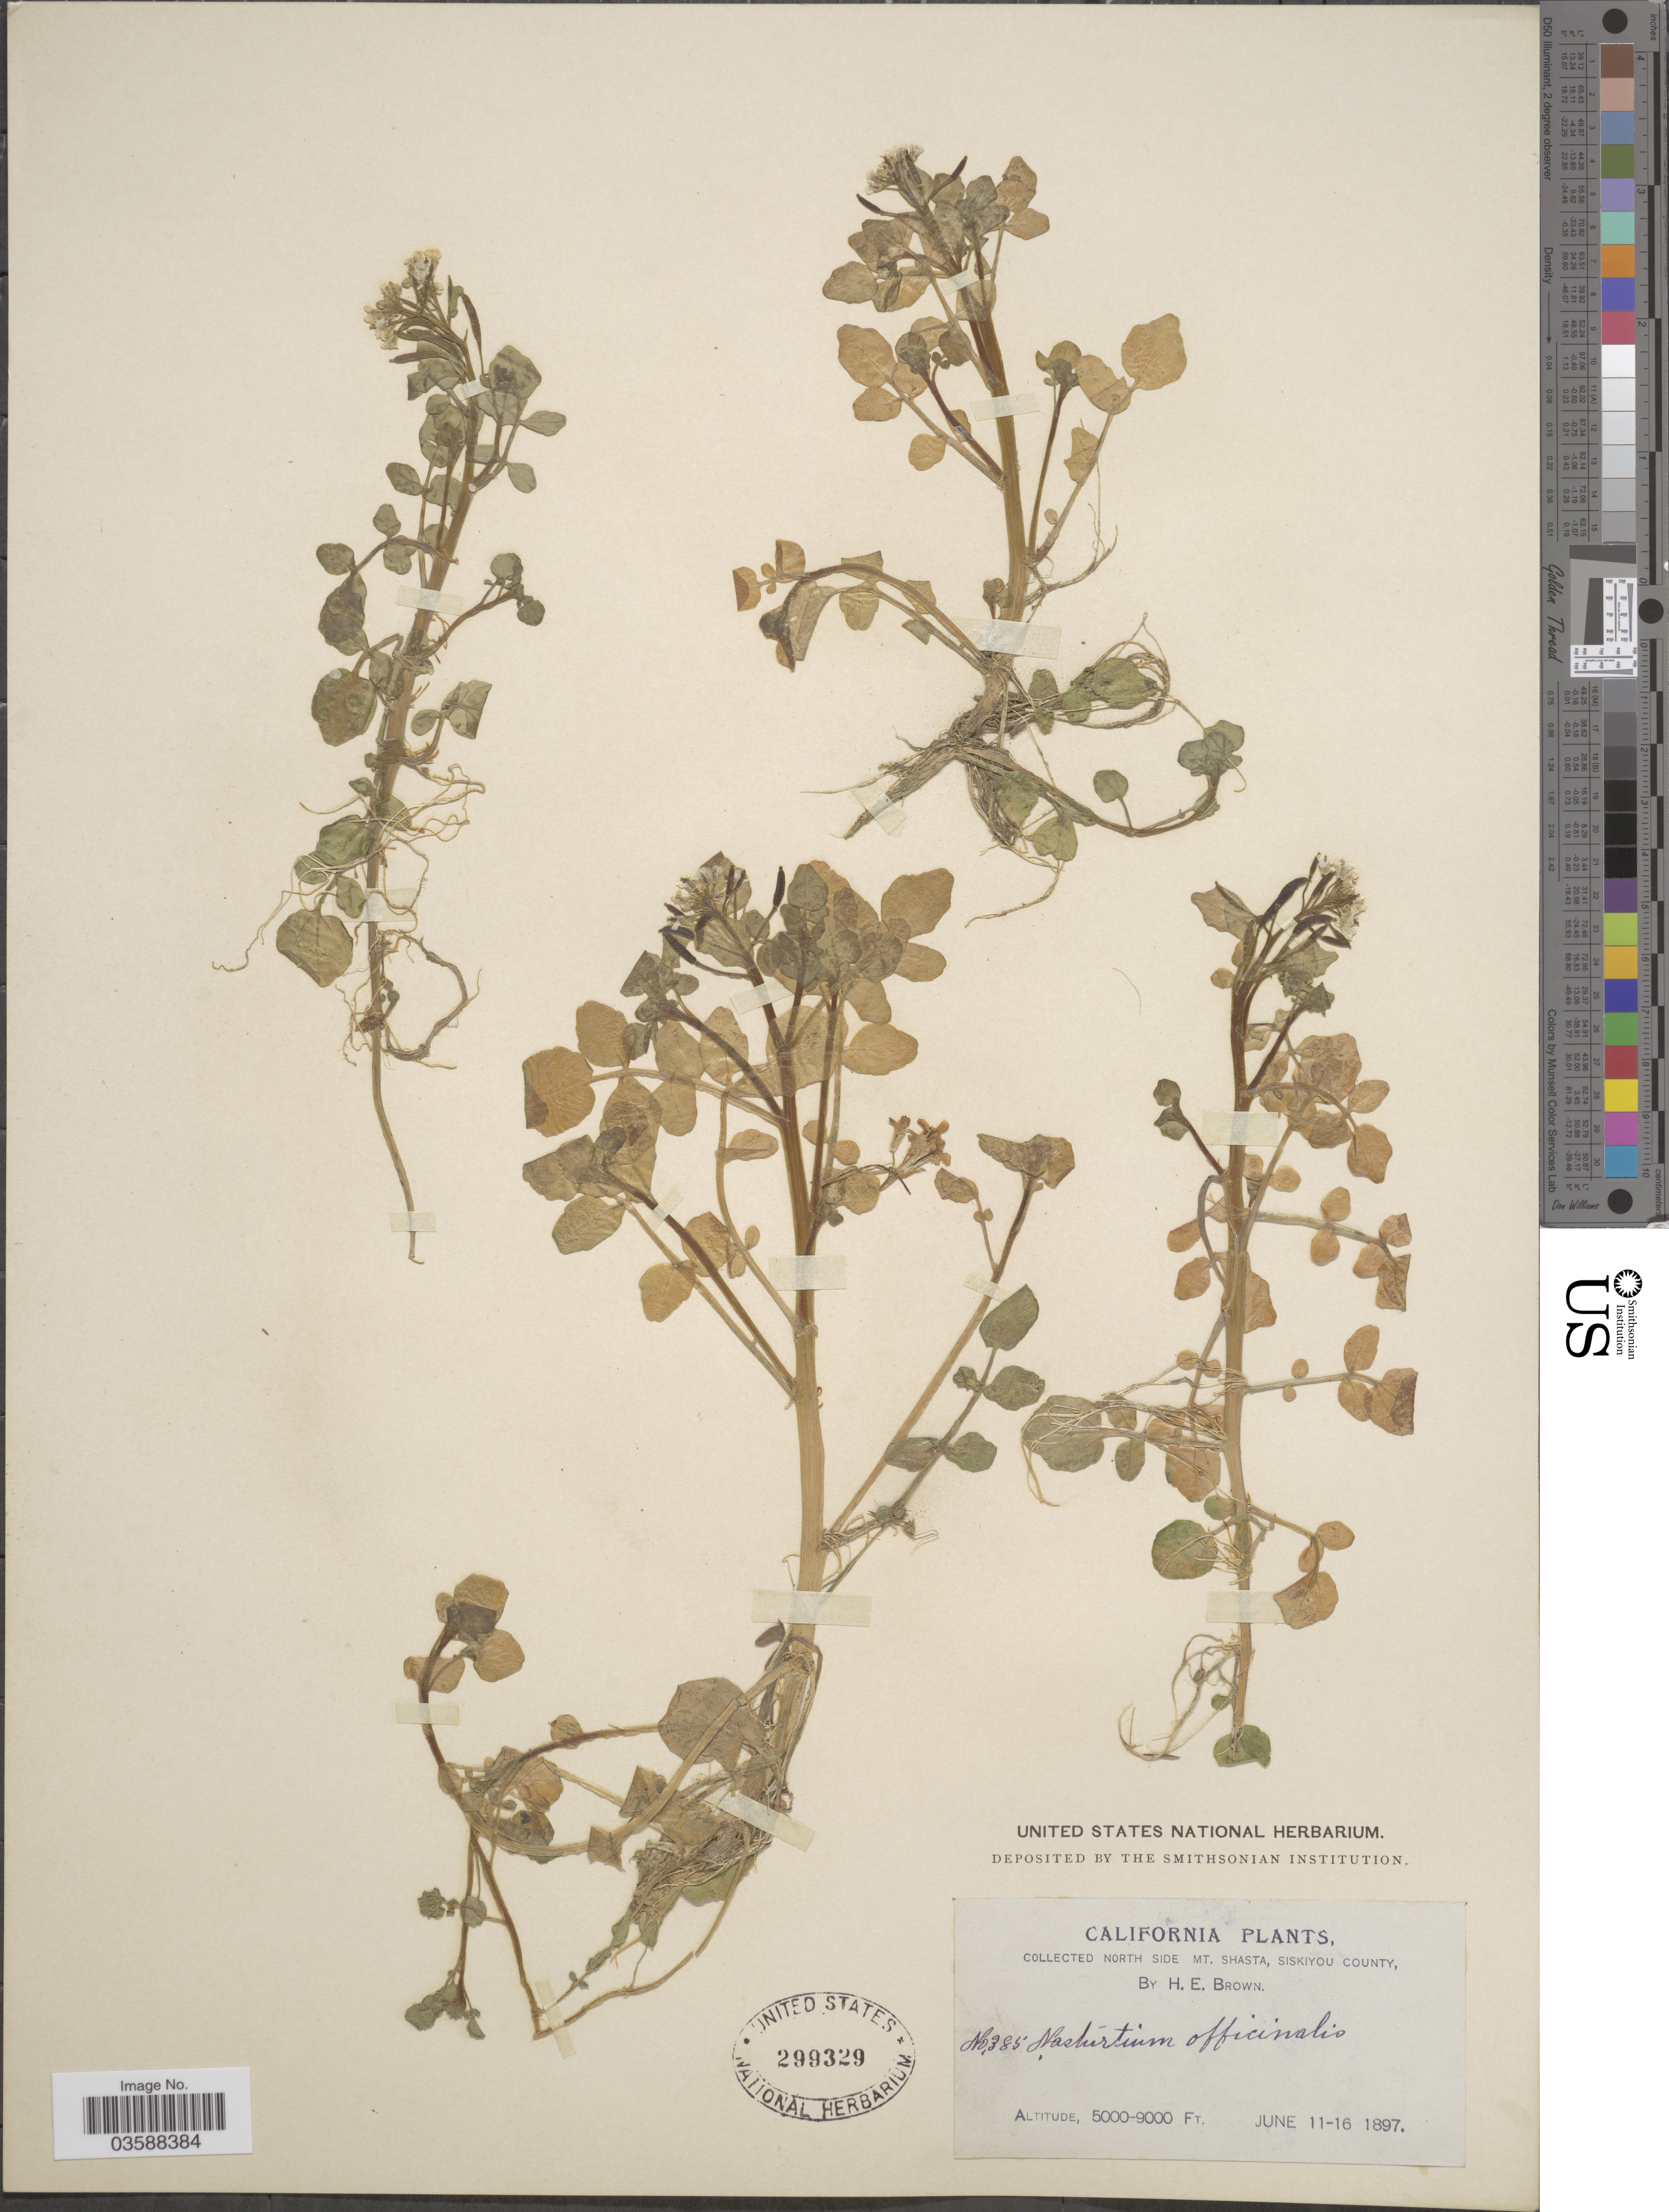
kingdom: Plantae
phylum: Tracheophyta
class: Magnoliopsida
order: Brassicales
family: Brassicaceae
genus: Nasturtium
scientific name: Nasturtium officinale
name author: R. Br.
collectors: H. E. Brown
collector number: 385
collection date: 1897-06-11/1897-06-16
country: United States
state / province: California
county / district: Siskiyou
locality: North side Mt. Shasta, Siskiyou County.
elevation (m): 1524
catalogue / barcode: US 299329